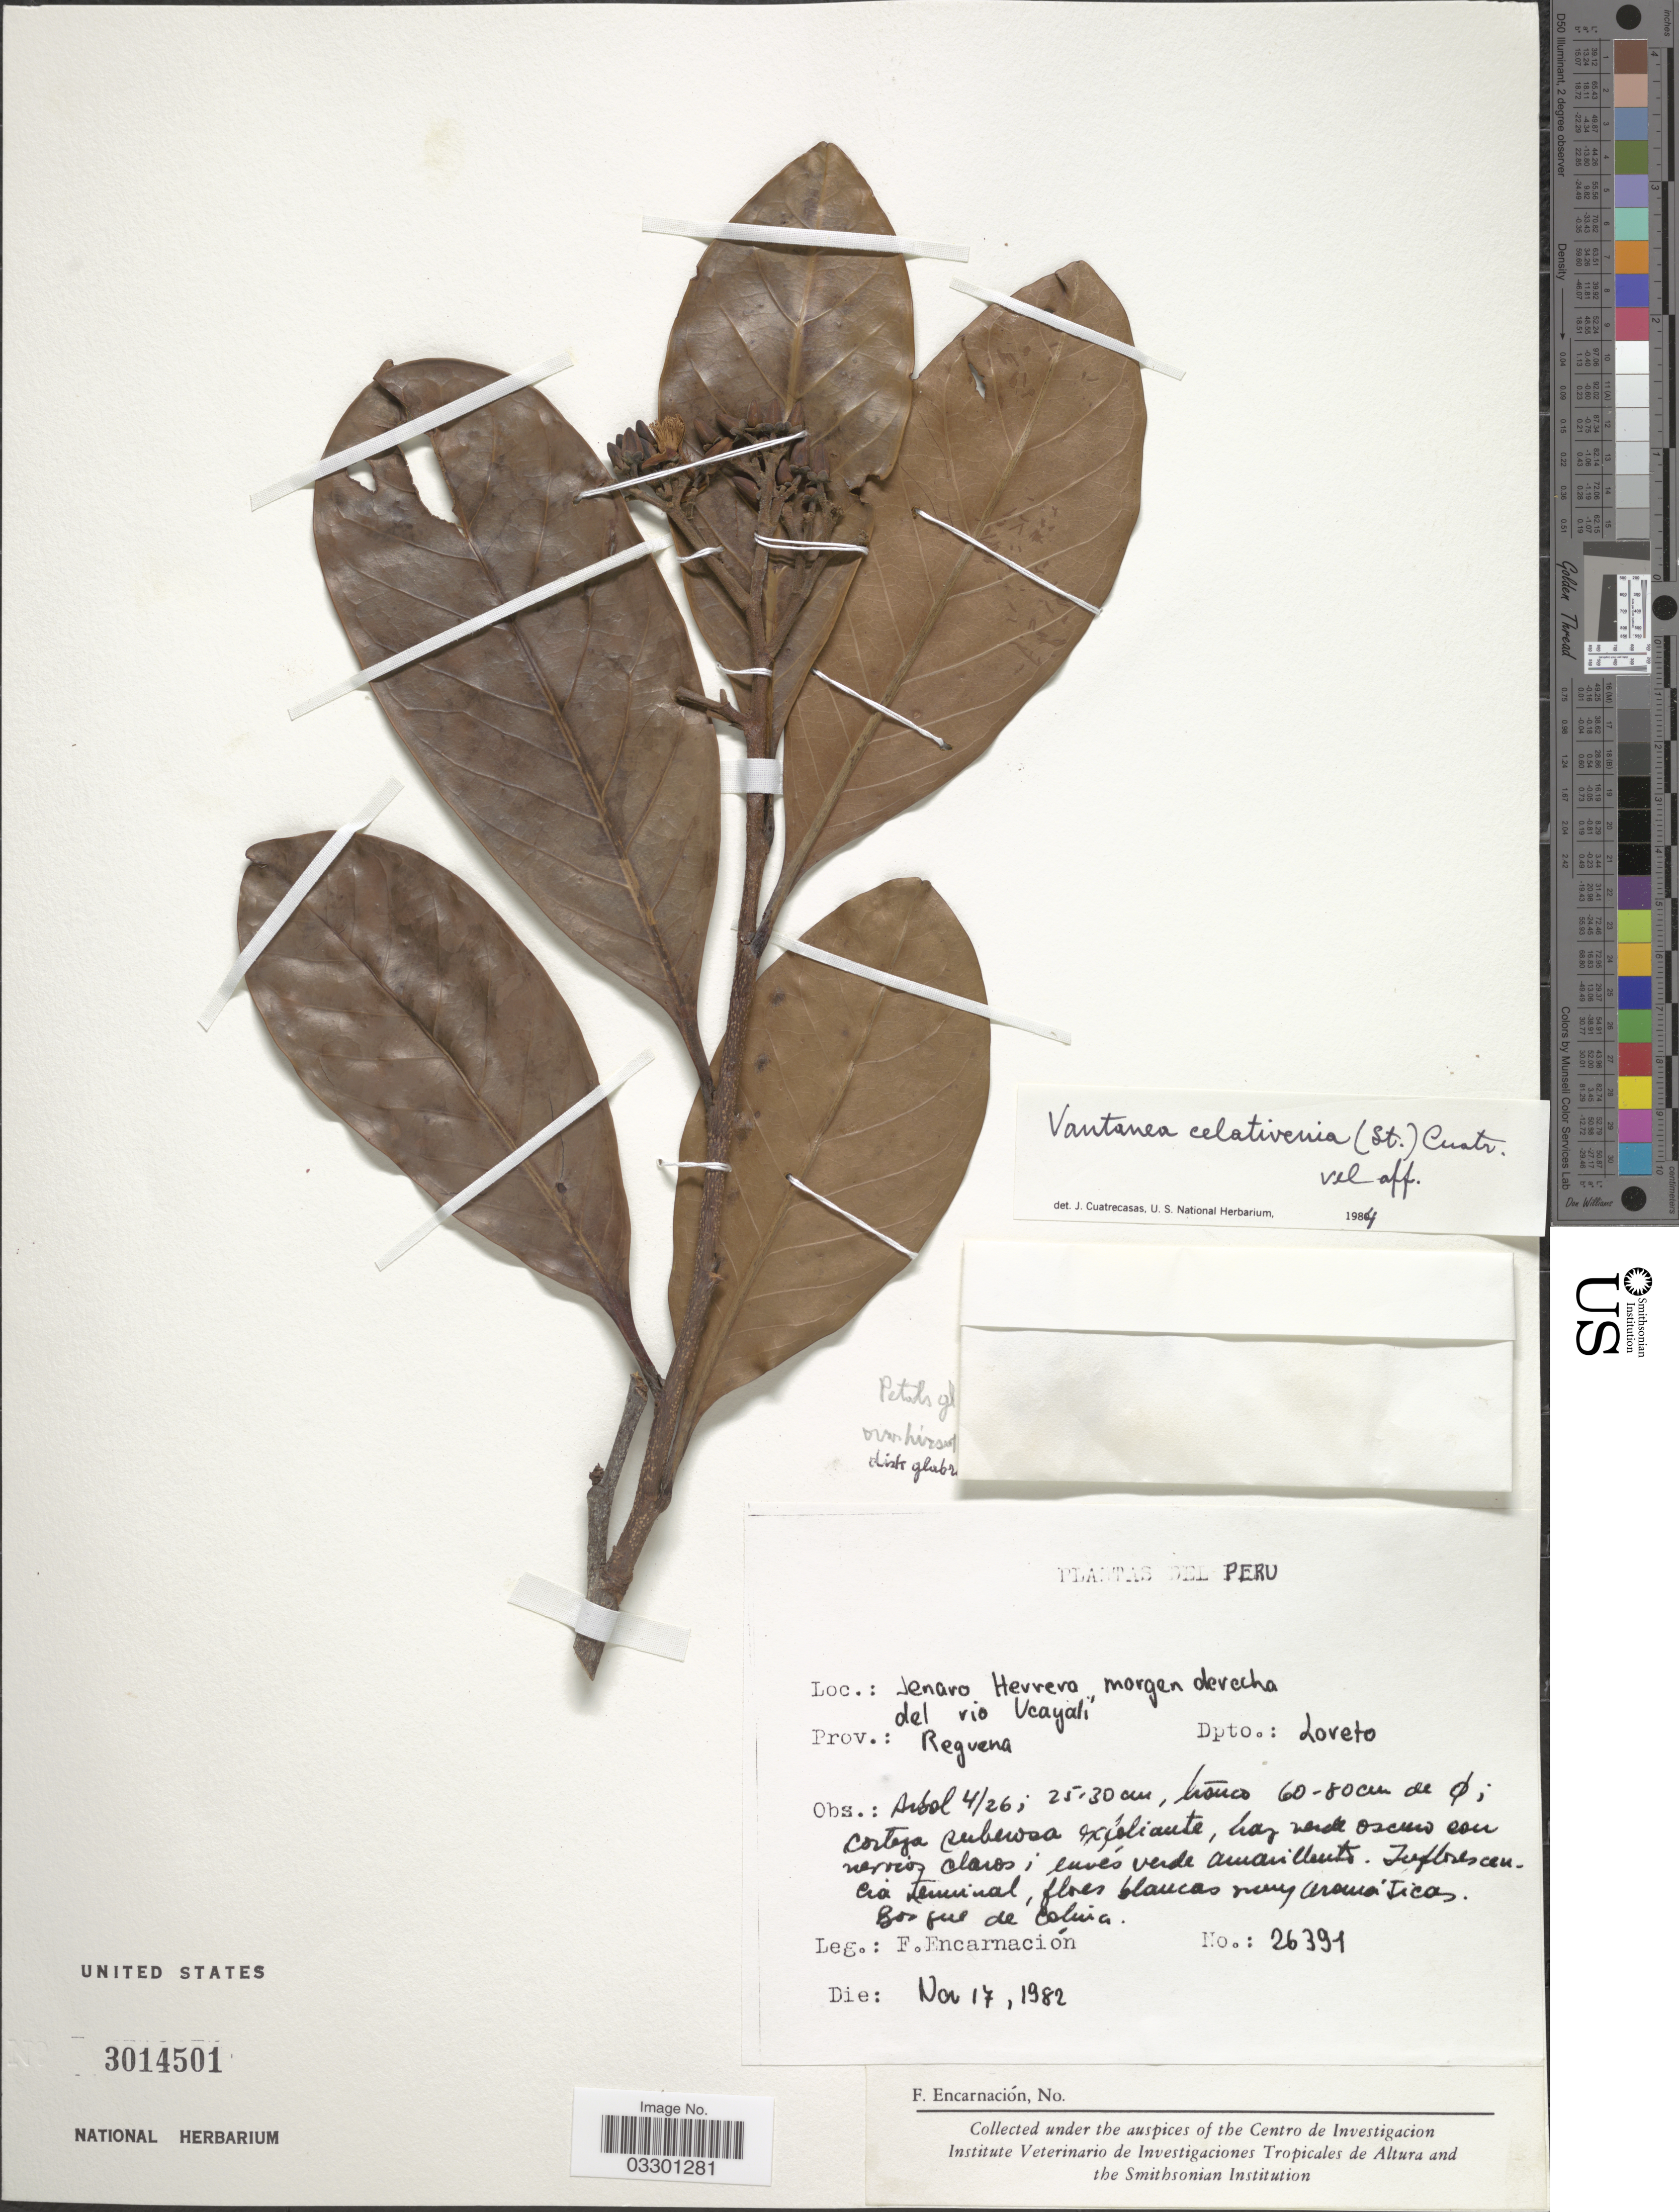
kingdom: Plantae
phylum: Tracheophyta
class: Magnoliopsida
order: Malpighiales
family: Humiriaceae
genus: Vantanea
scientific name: Vantanea celativenia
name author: (Standl.) Cuatrec.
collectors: F. Encarnación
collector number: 26391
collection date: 1982-11-17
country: Peru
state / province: Loreto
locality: Jenaro. Herrera, morgen derecha del rio Ucayali. Prov.: Requena. Dpto.: Loreto.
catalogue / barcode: US 3014501